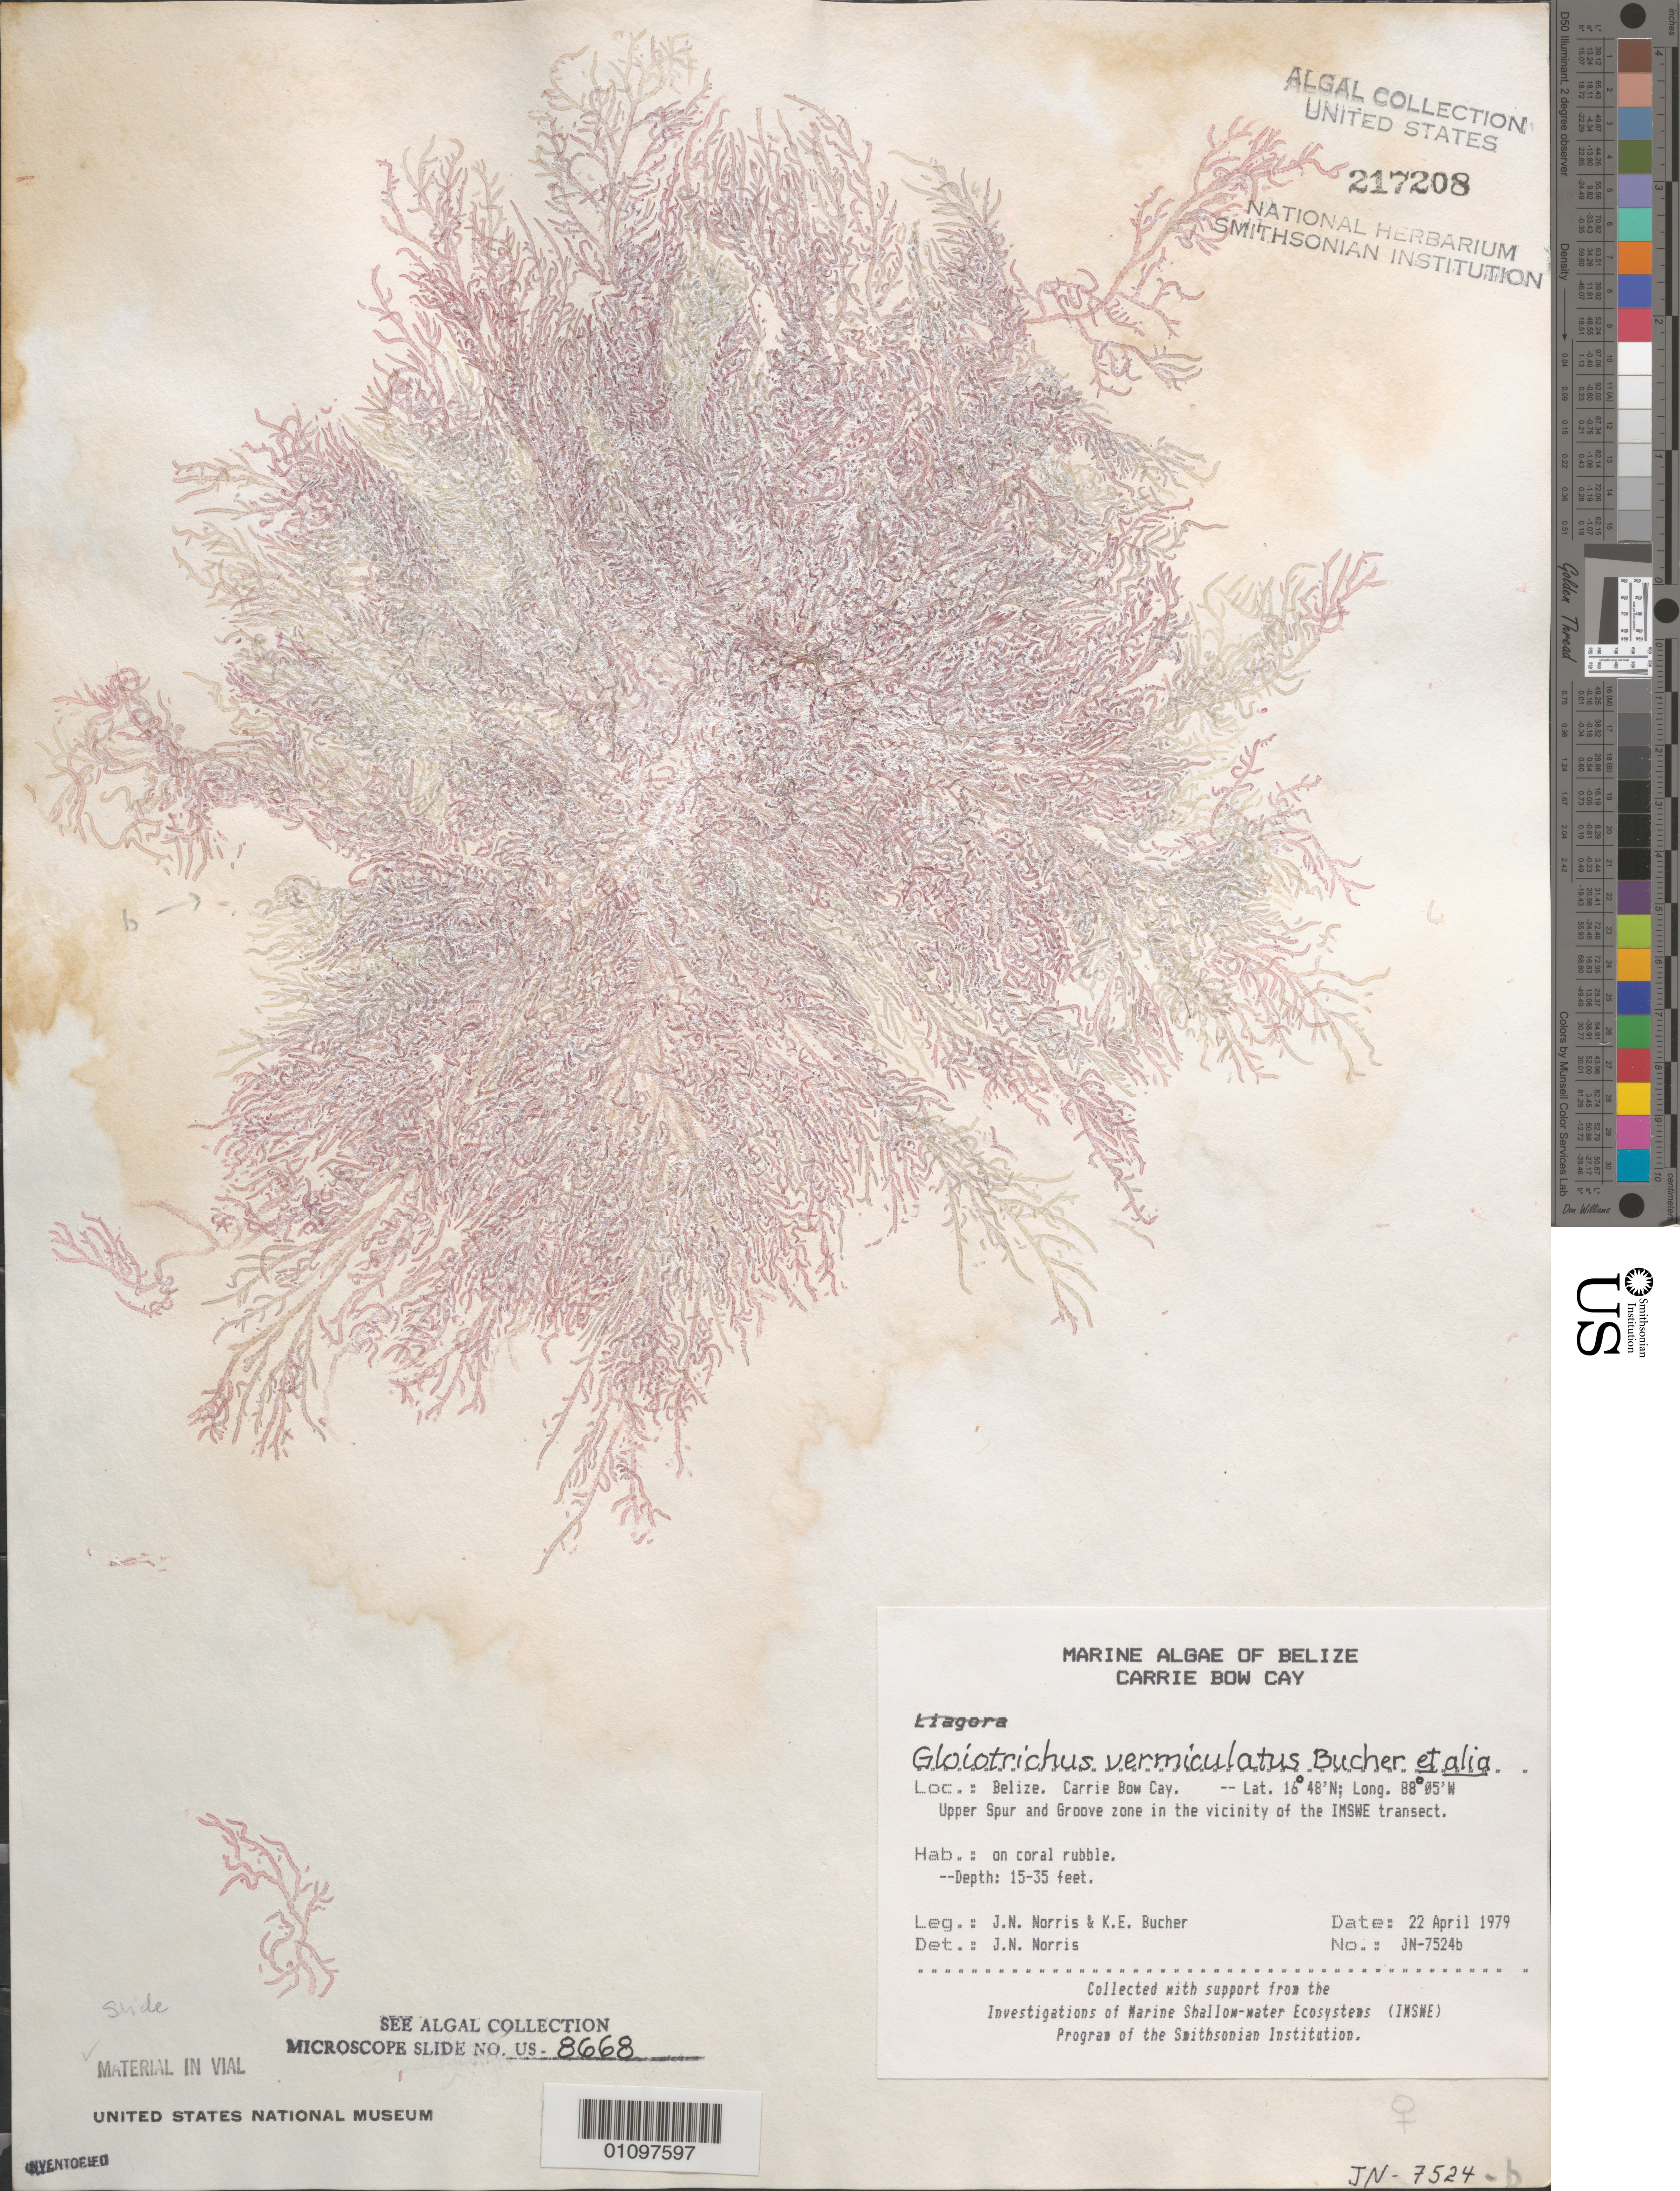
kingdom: Plantae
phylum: Rhodophyta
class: Florideophyceae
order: Nemaliales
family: Liagoraceae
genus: Gloiotrichus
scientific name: Gloiotrichus vermiculatus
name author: K.E. Bucher et al.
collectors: J. N. Norris & K. E. Bucher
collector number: JN-7524b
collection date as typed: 22 Apr 1979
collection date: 1979-04-22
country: Belize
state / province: Stann Creek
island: Carrie Bow Cay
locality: Upper spur and groove zone, in IMSWE transect area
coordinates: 16 48'N, 88 05'W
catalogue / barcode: US 217208